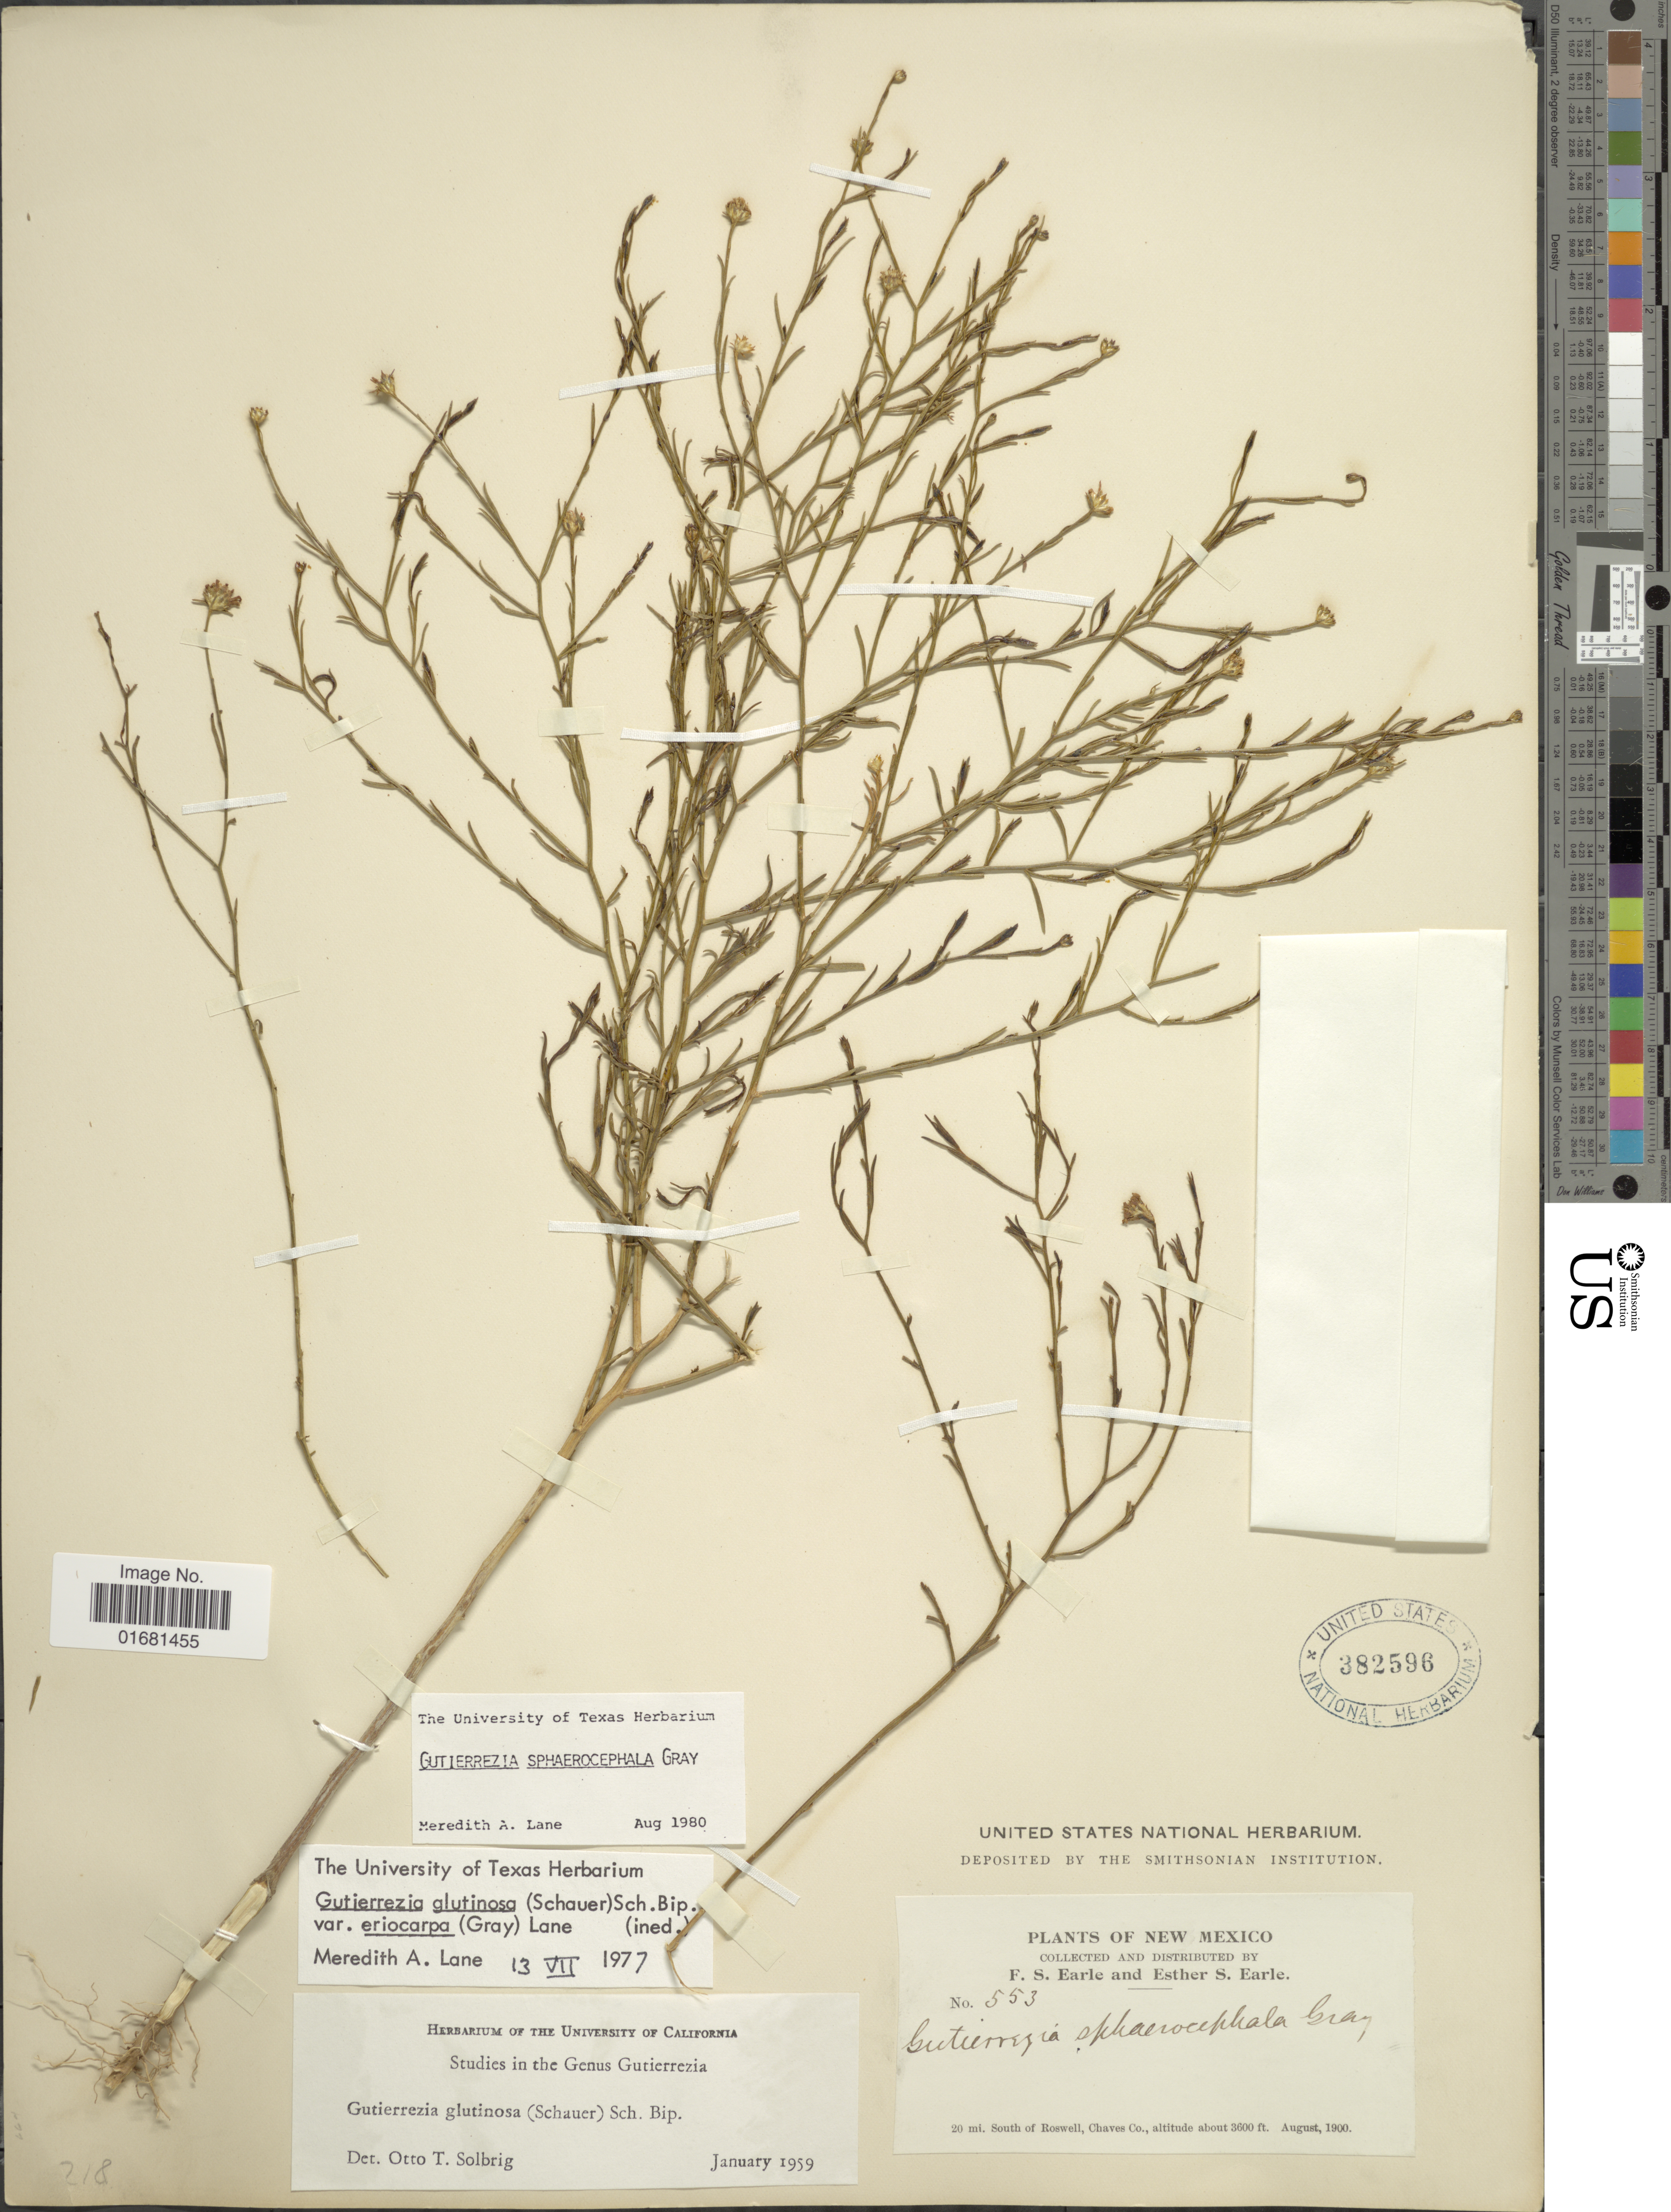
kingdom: Plantae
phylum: Tracheophyta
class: Magnoliopsida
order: Asterales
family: Asteraceae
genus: Gutierrezia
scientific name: Gutierrezia sphaerocephala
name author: A. Gray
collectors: F. S. Earle & E. S. Earle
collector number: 553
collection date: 1900-08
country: United States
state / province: New Mexico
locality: New Mexico. 20 mi. South of Roswell, Chaves Co.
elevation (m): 1097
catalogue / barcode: US 382596